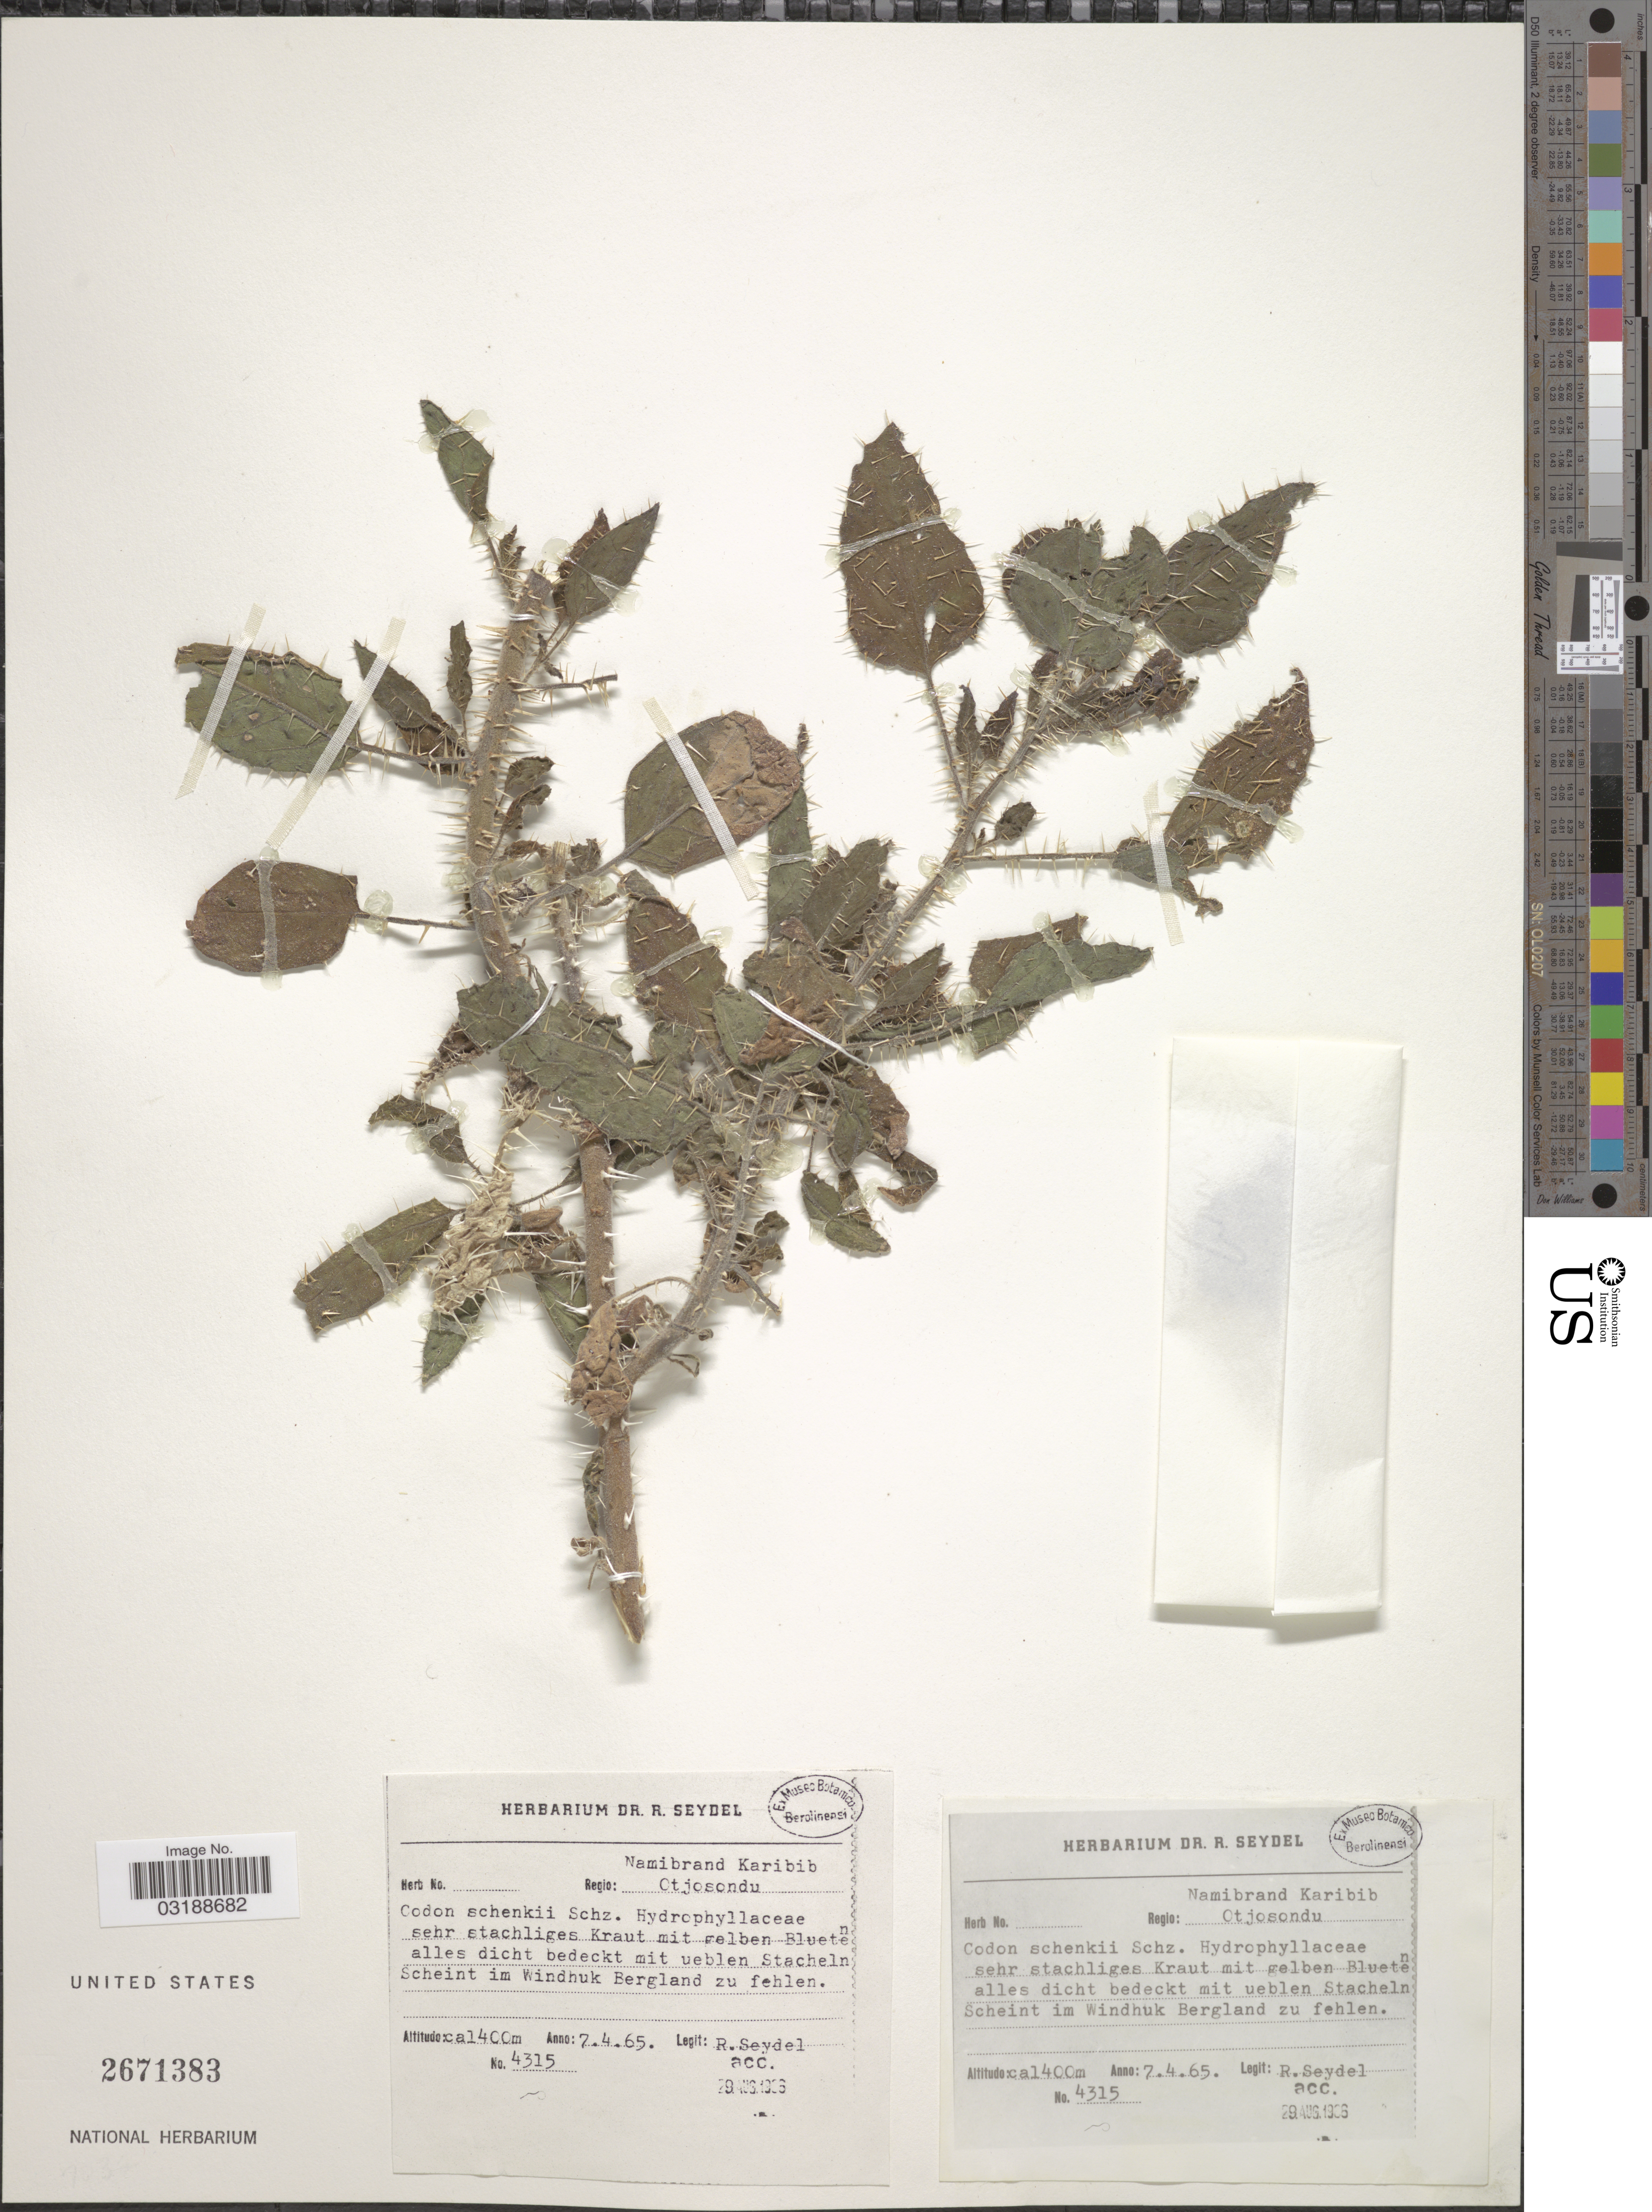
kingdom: Plantae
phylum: Tracheophyta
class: Magnoliopsida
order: Boraginales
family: Codonaceae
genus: Codon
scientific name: Codon schenckii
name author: Schinz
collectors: R. Seydel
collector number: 4315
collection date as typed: Transcribed d/m/y: 7/4/65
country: Namibia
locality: Regio: Namibrand Karibib Otjosondu. Scheint im Windhuk Bergland zu fehlen.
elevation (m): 1400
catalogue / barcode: US 2671383